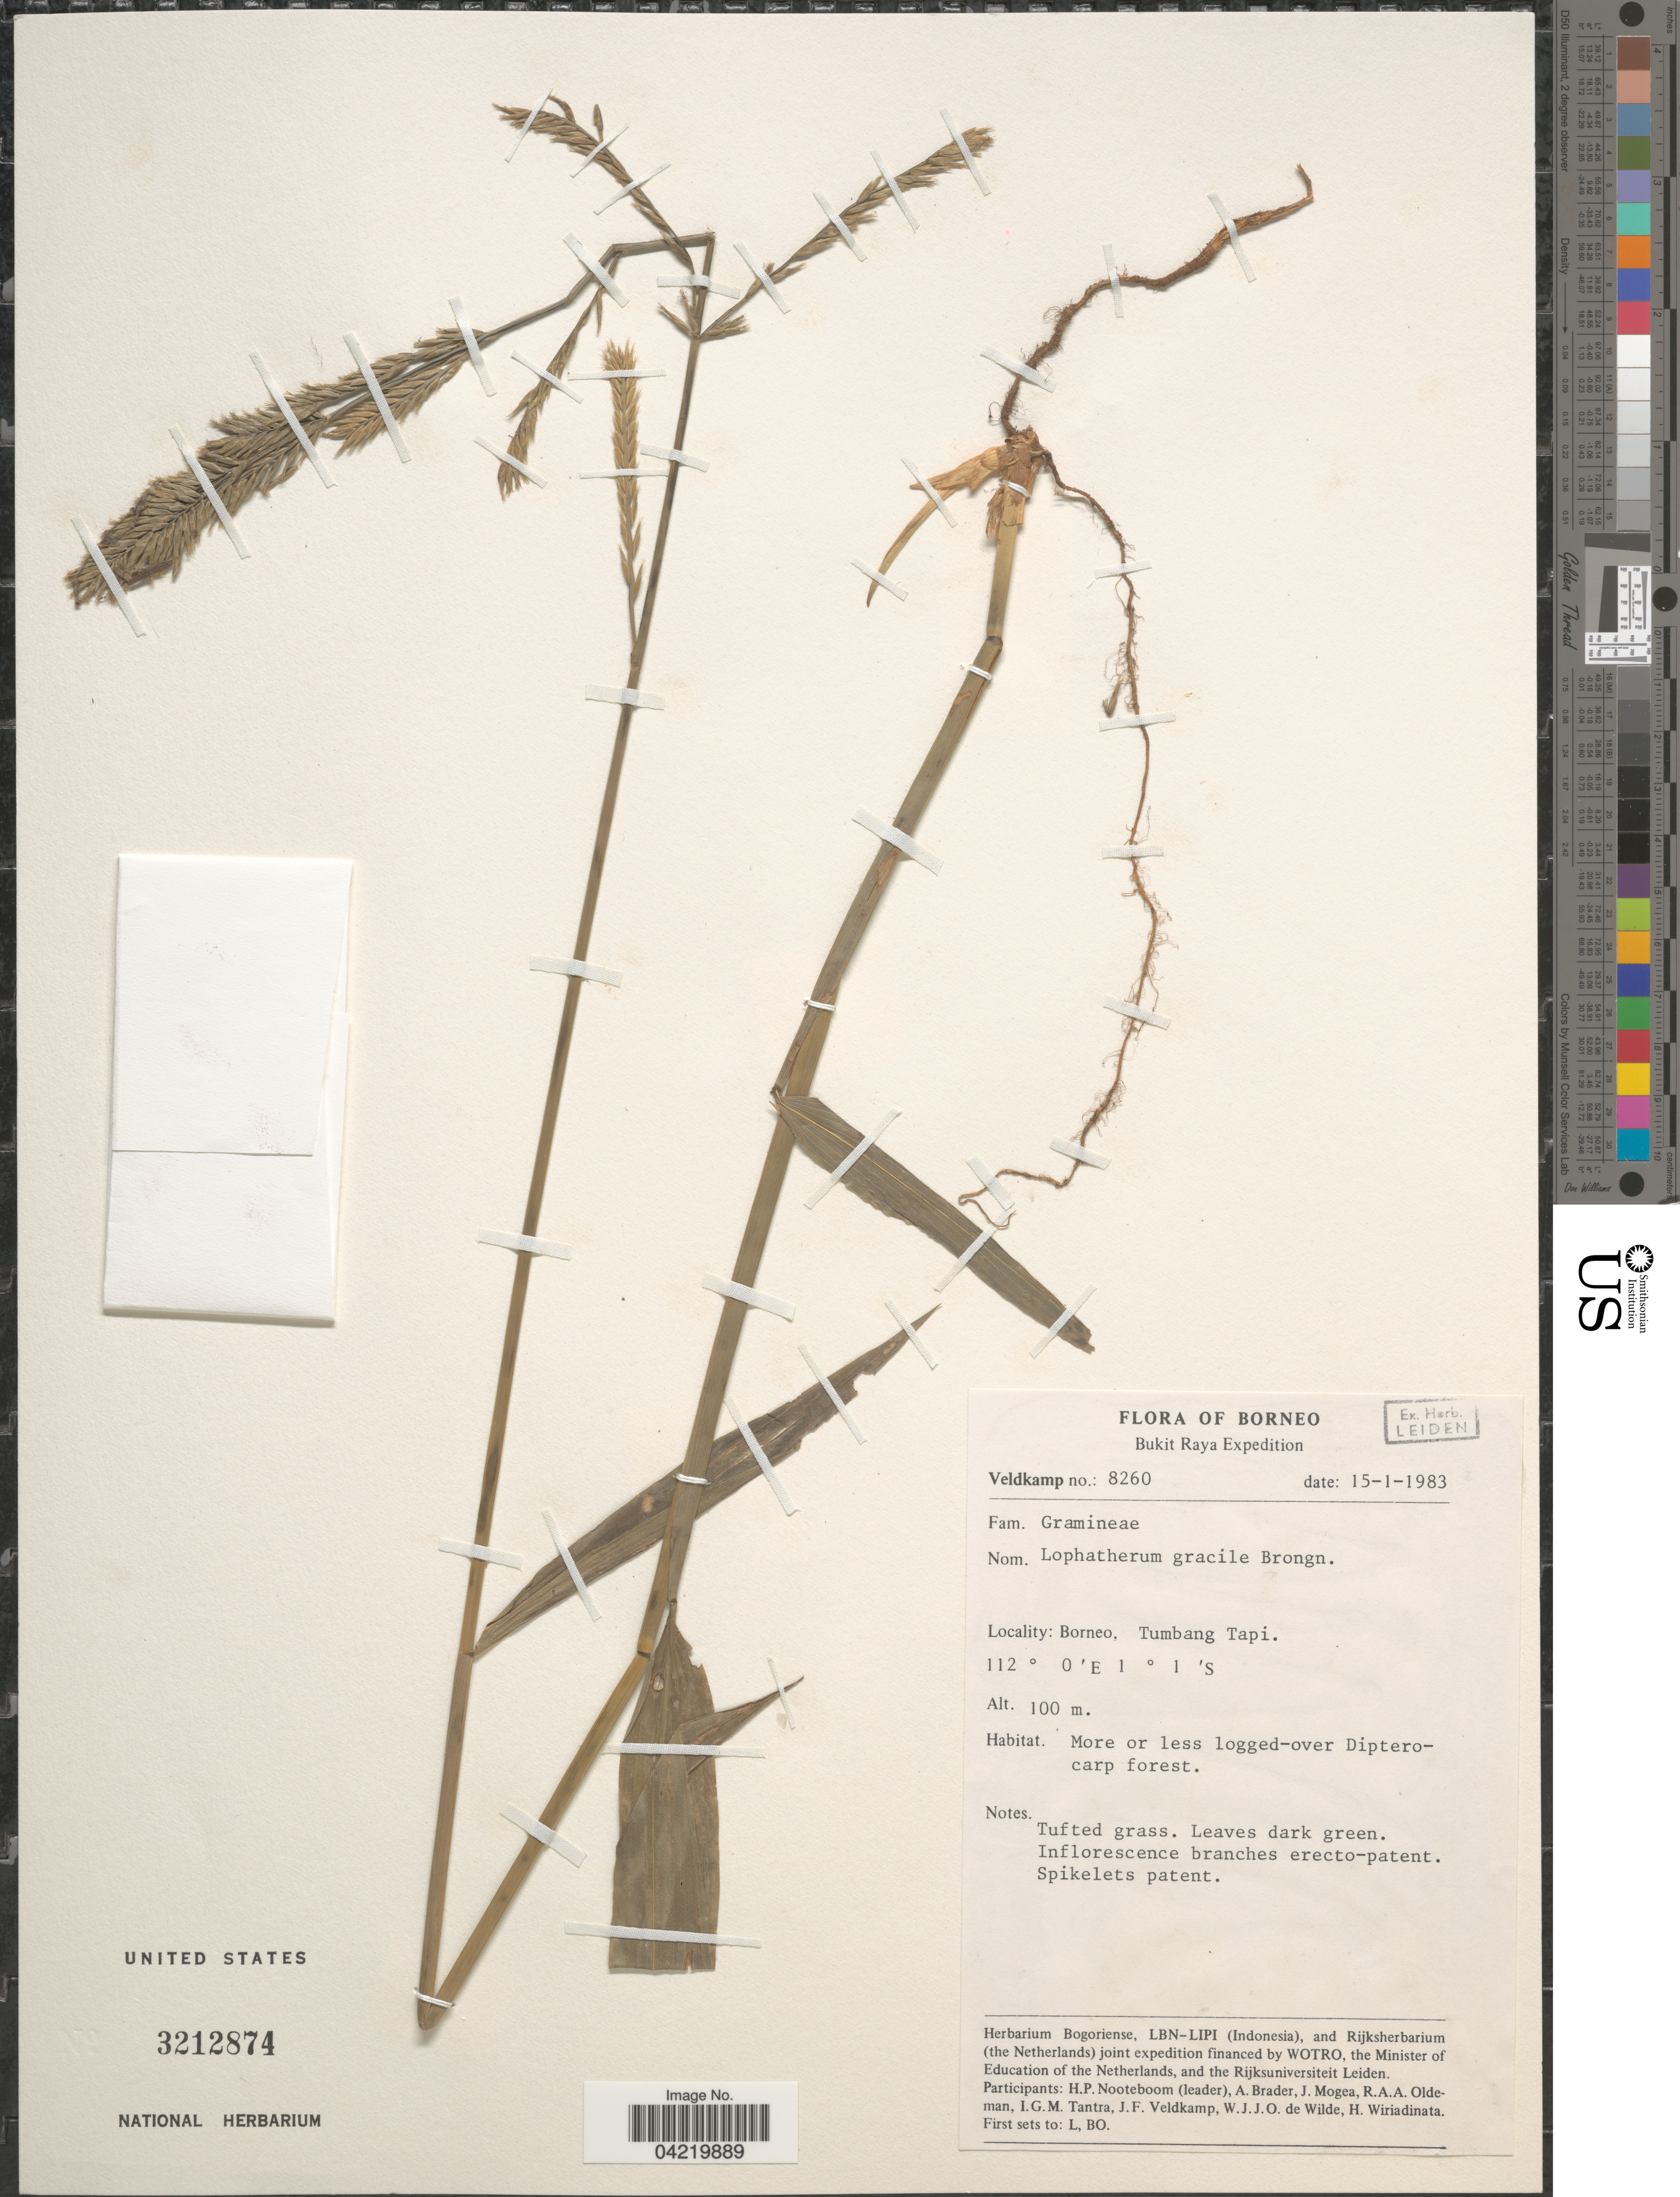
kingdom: Plantae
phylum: Tracheophyta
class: Liliopsida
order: Poales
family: Poaceae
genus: Lophatherum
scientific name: Lophatherum gracile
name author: Brongn.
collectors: J. F. Veldkamp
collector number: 8260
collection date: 1983-01-15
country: Indonesia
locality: Borneo. Bukit Raya Expedition. Tumbang Tapi.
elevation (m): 100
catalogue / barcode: US 3212874